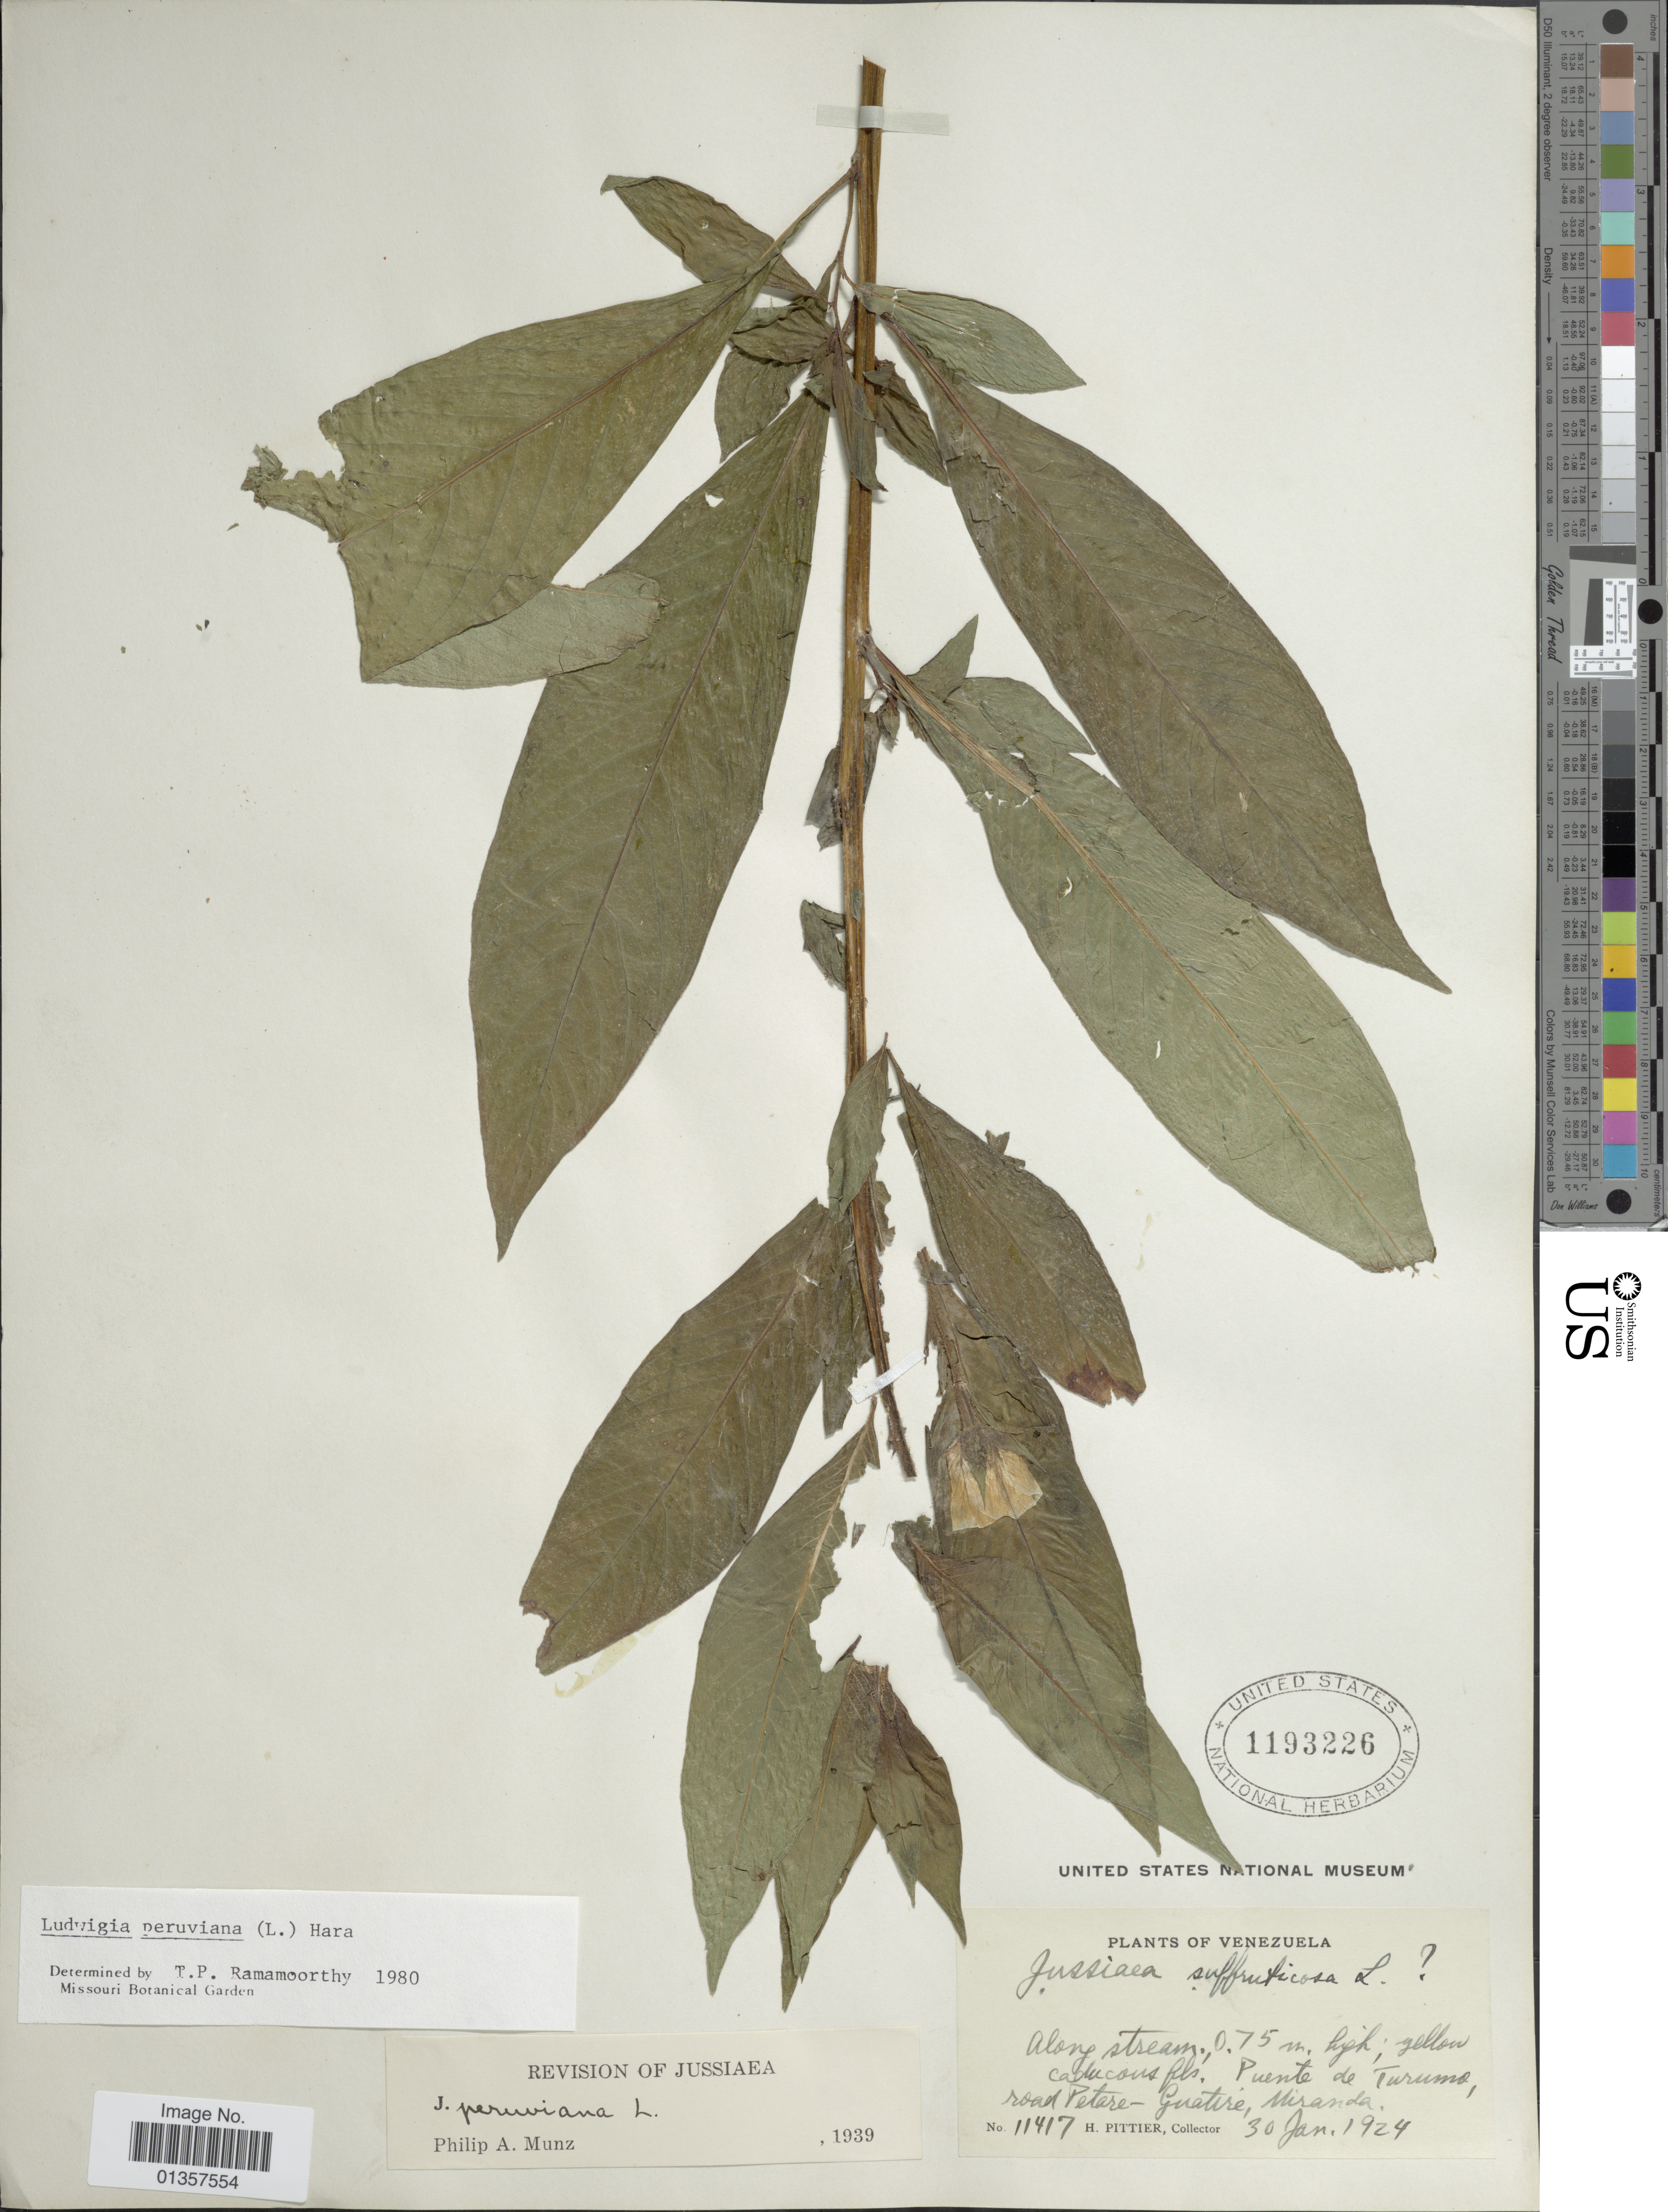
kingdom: Plantae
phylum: Tracheophyta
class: Magnoliopsida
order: Myrtales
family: Onagraceae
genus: Ludwigia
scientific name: Ludwigia peruviana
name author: (L.) H. Hara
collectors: H. F. Pittier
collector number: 11417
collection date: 1924-01-30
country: Venezuela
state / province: Miranda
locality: Puente de Turumo, road Petare - Guatire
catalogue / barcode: US 1193226